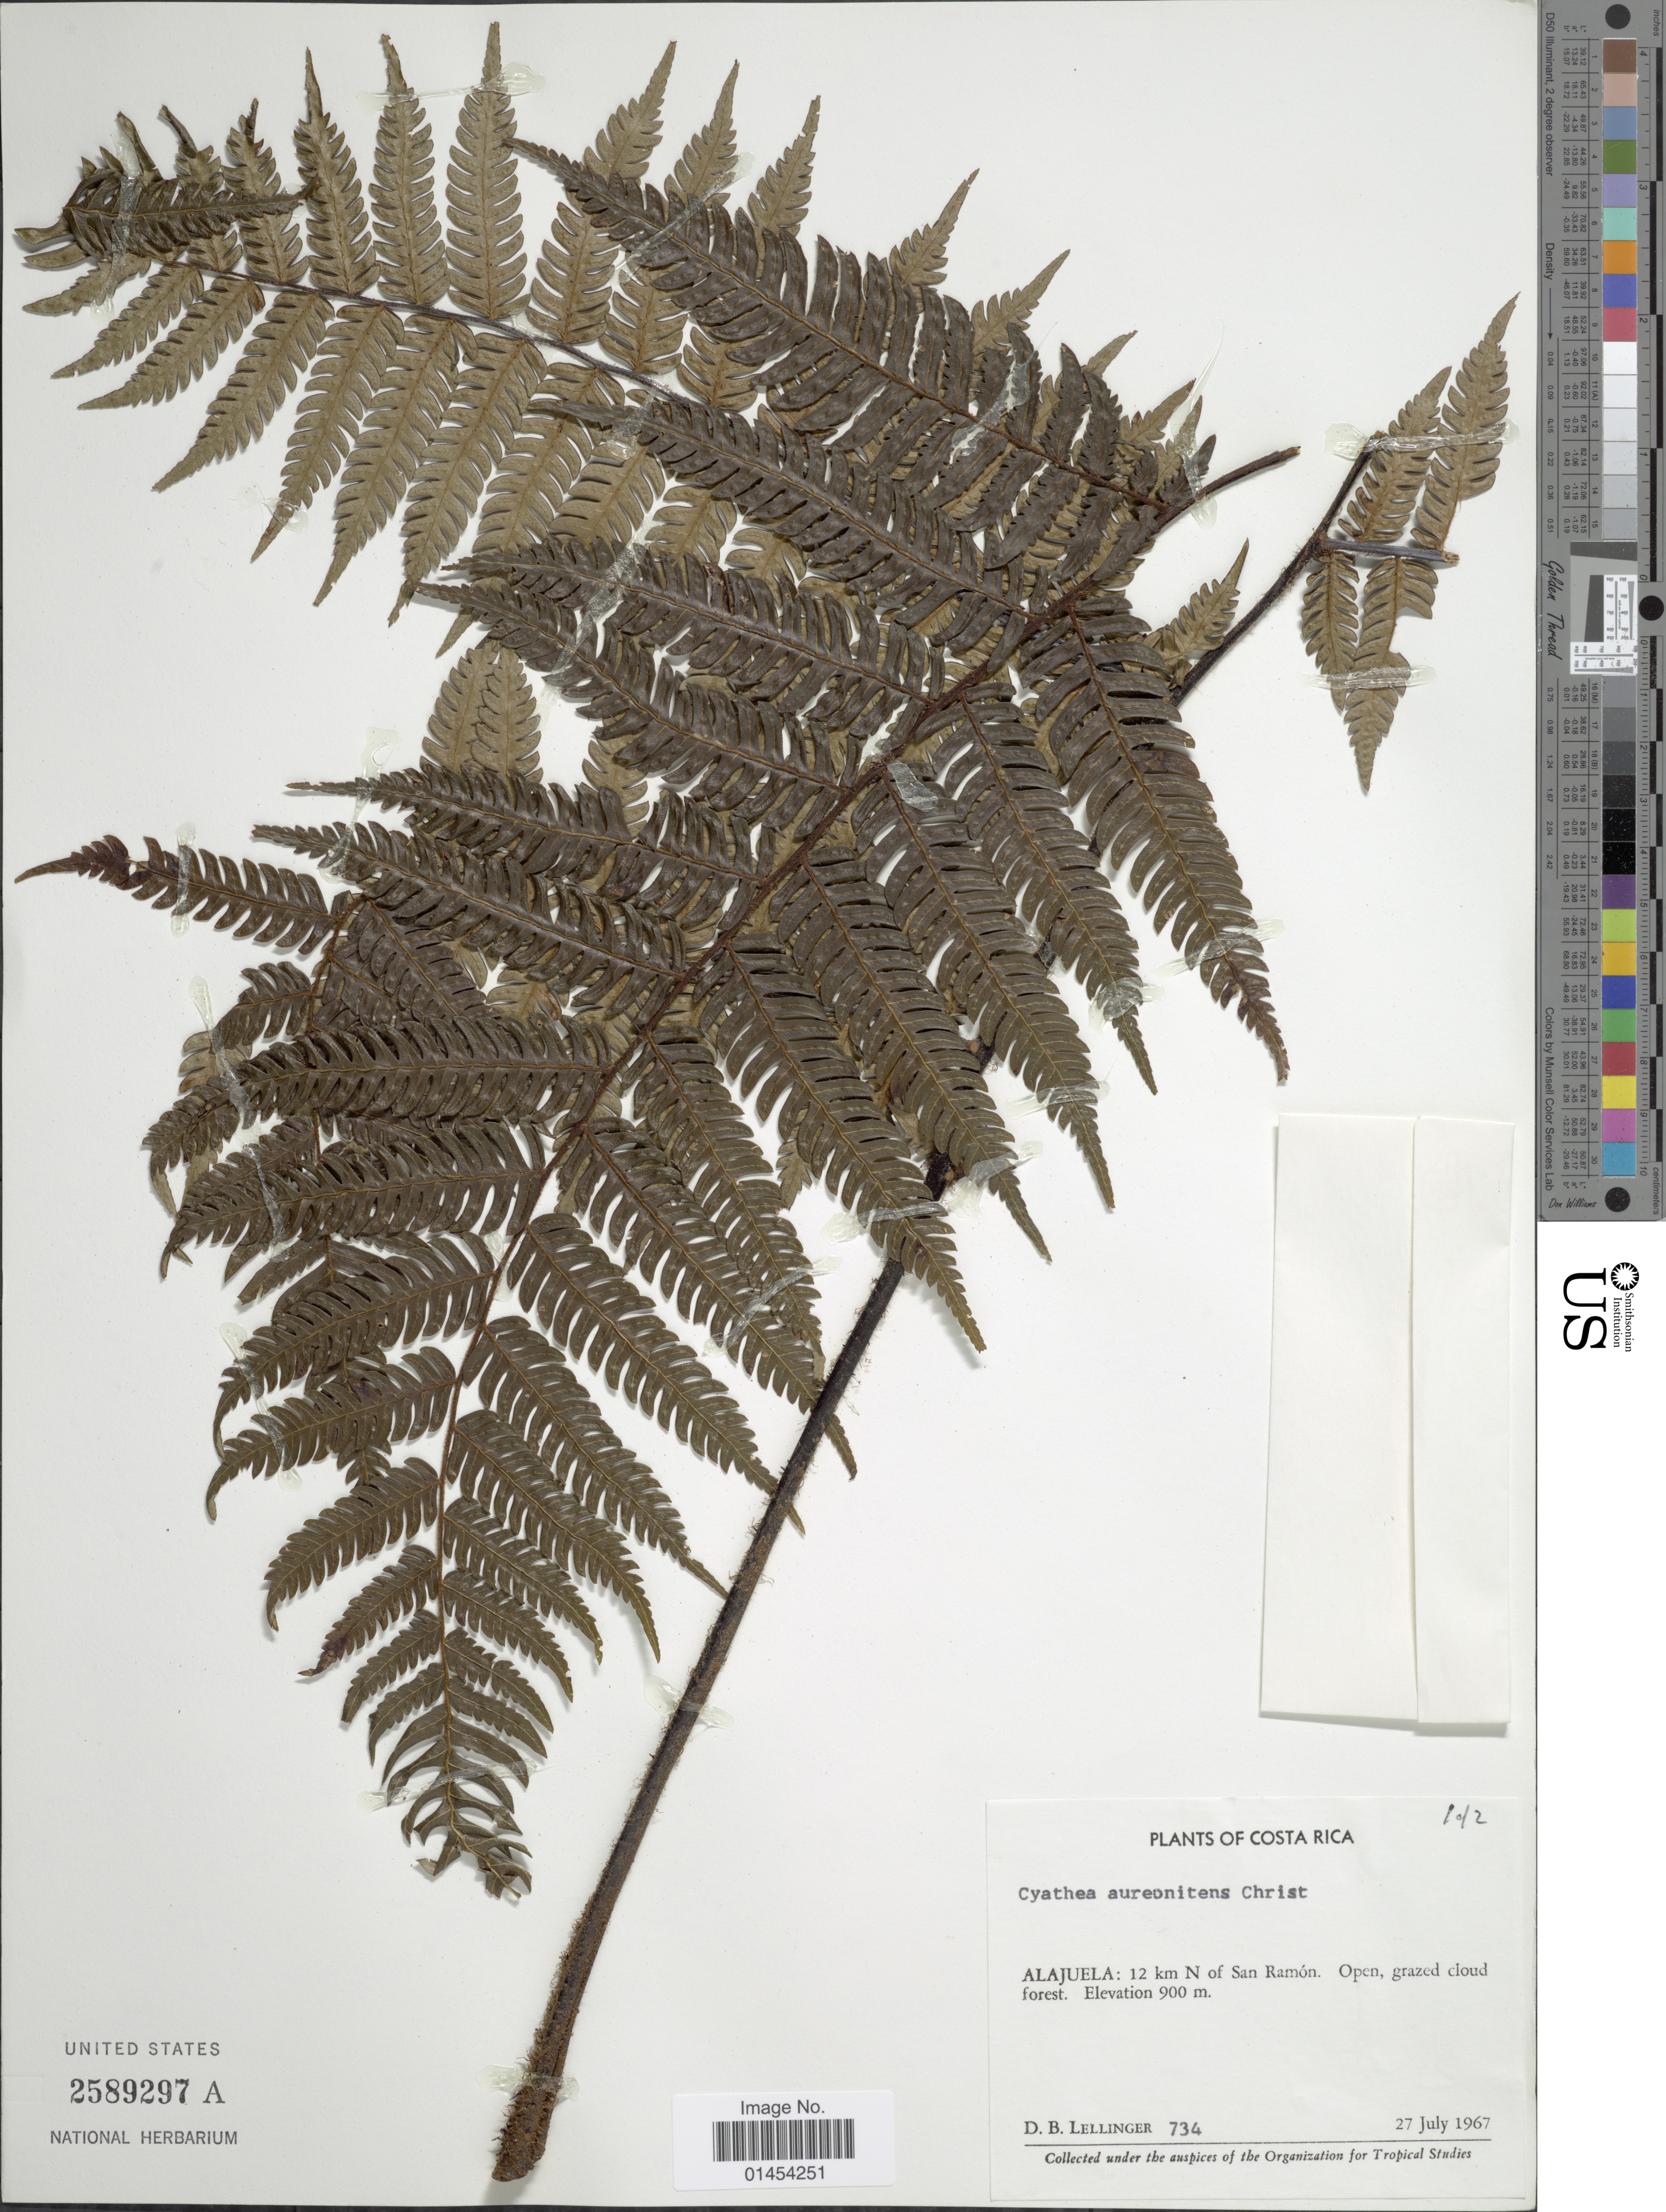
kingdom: Plantae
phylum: Tracheophyta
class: Polypodiopsida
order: Cyatheales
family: Cyatheaceae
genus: Alsophila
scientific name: Alsophila cuspidata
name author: (Kunze) D.S. Conant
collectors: D. B. Lellinger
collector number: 734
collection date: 1967-07-27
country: Costa Rica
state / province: Alajuela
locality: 12 km N of San Ramón.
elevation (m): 900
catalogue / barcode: US 2589297A